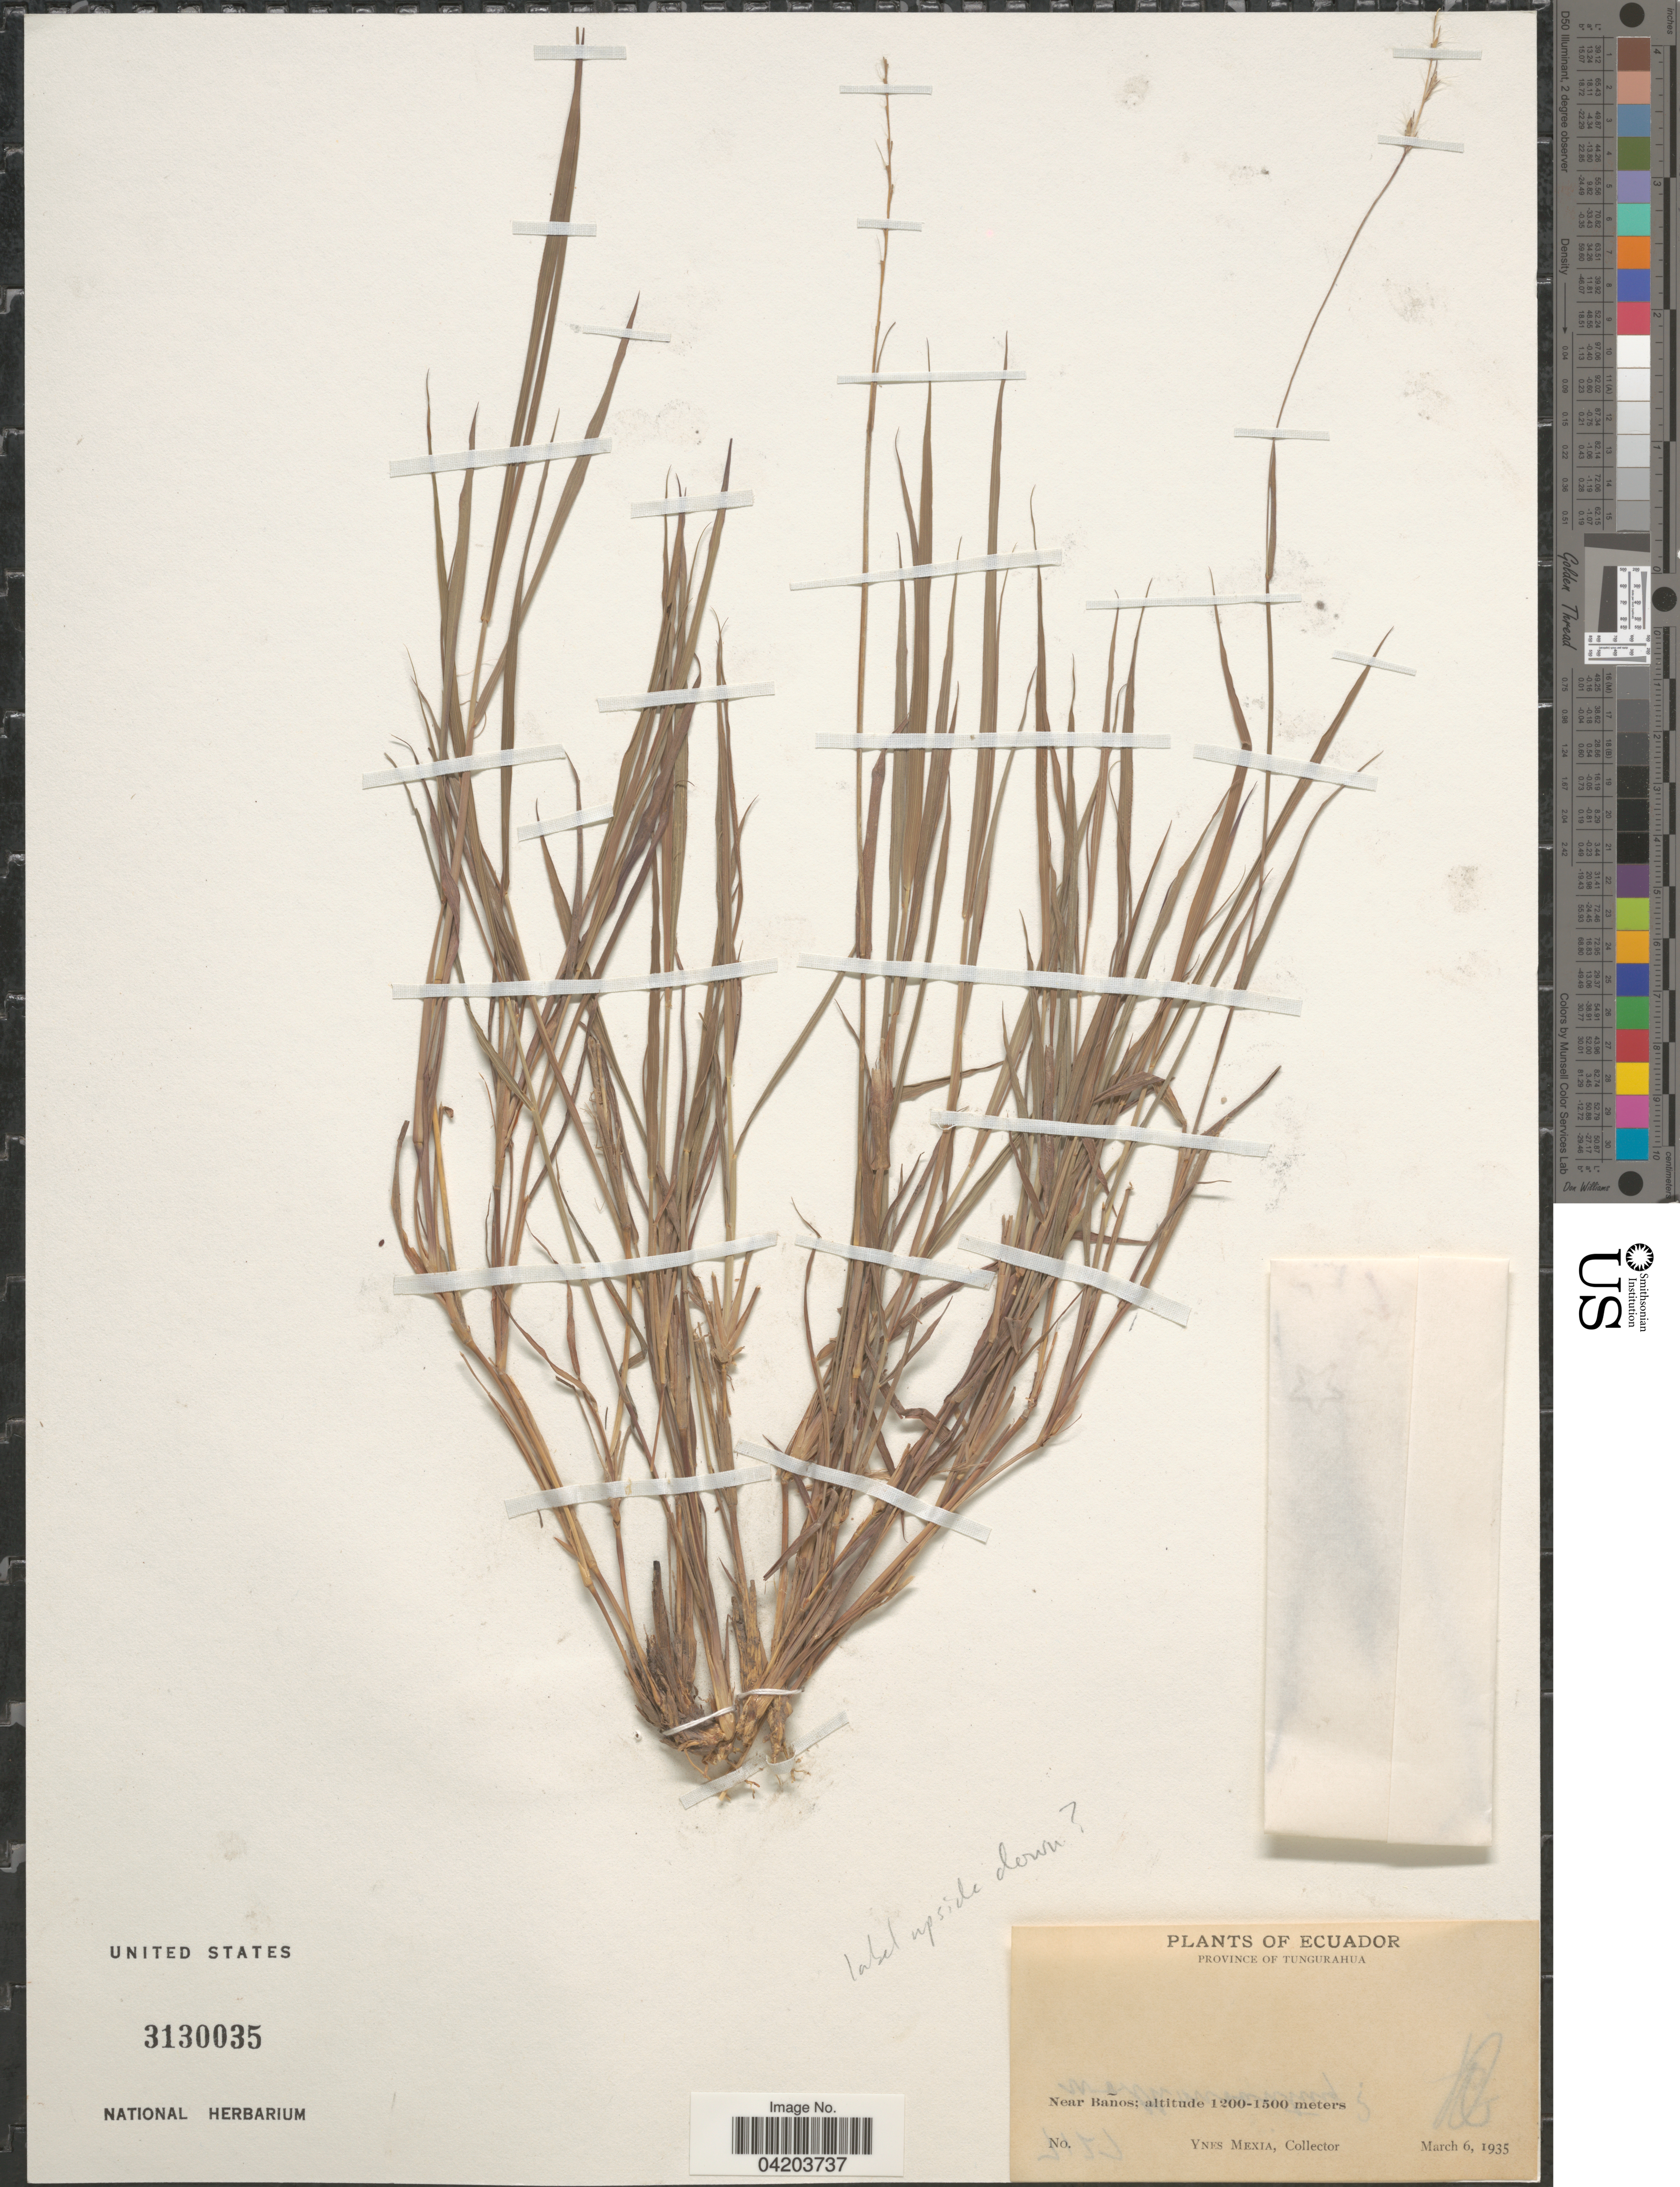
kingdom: Plantae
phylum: Tracheophyta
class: Liliopsida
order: Poales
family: Poaceae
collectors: Y. Mexia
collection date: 1935-03-06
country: Ecuador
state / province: Tungurahua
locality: Near Baños.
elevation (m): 1200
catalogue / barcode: US 3130035